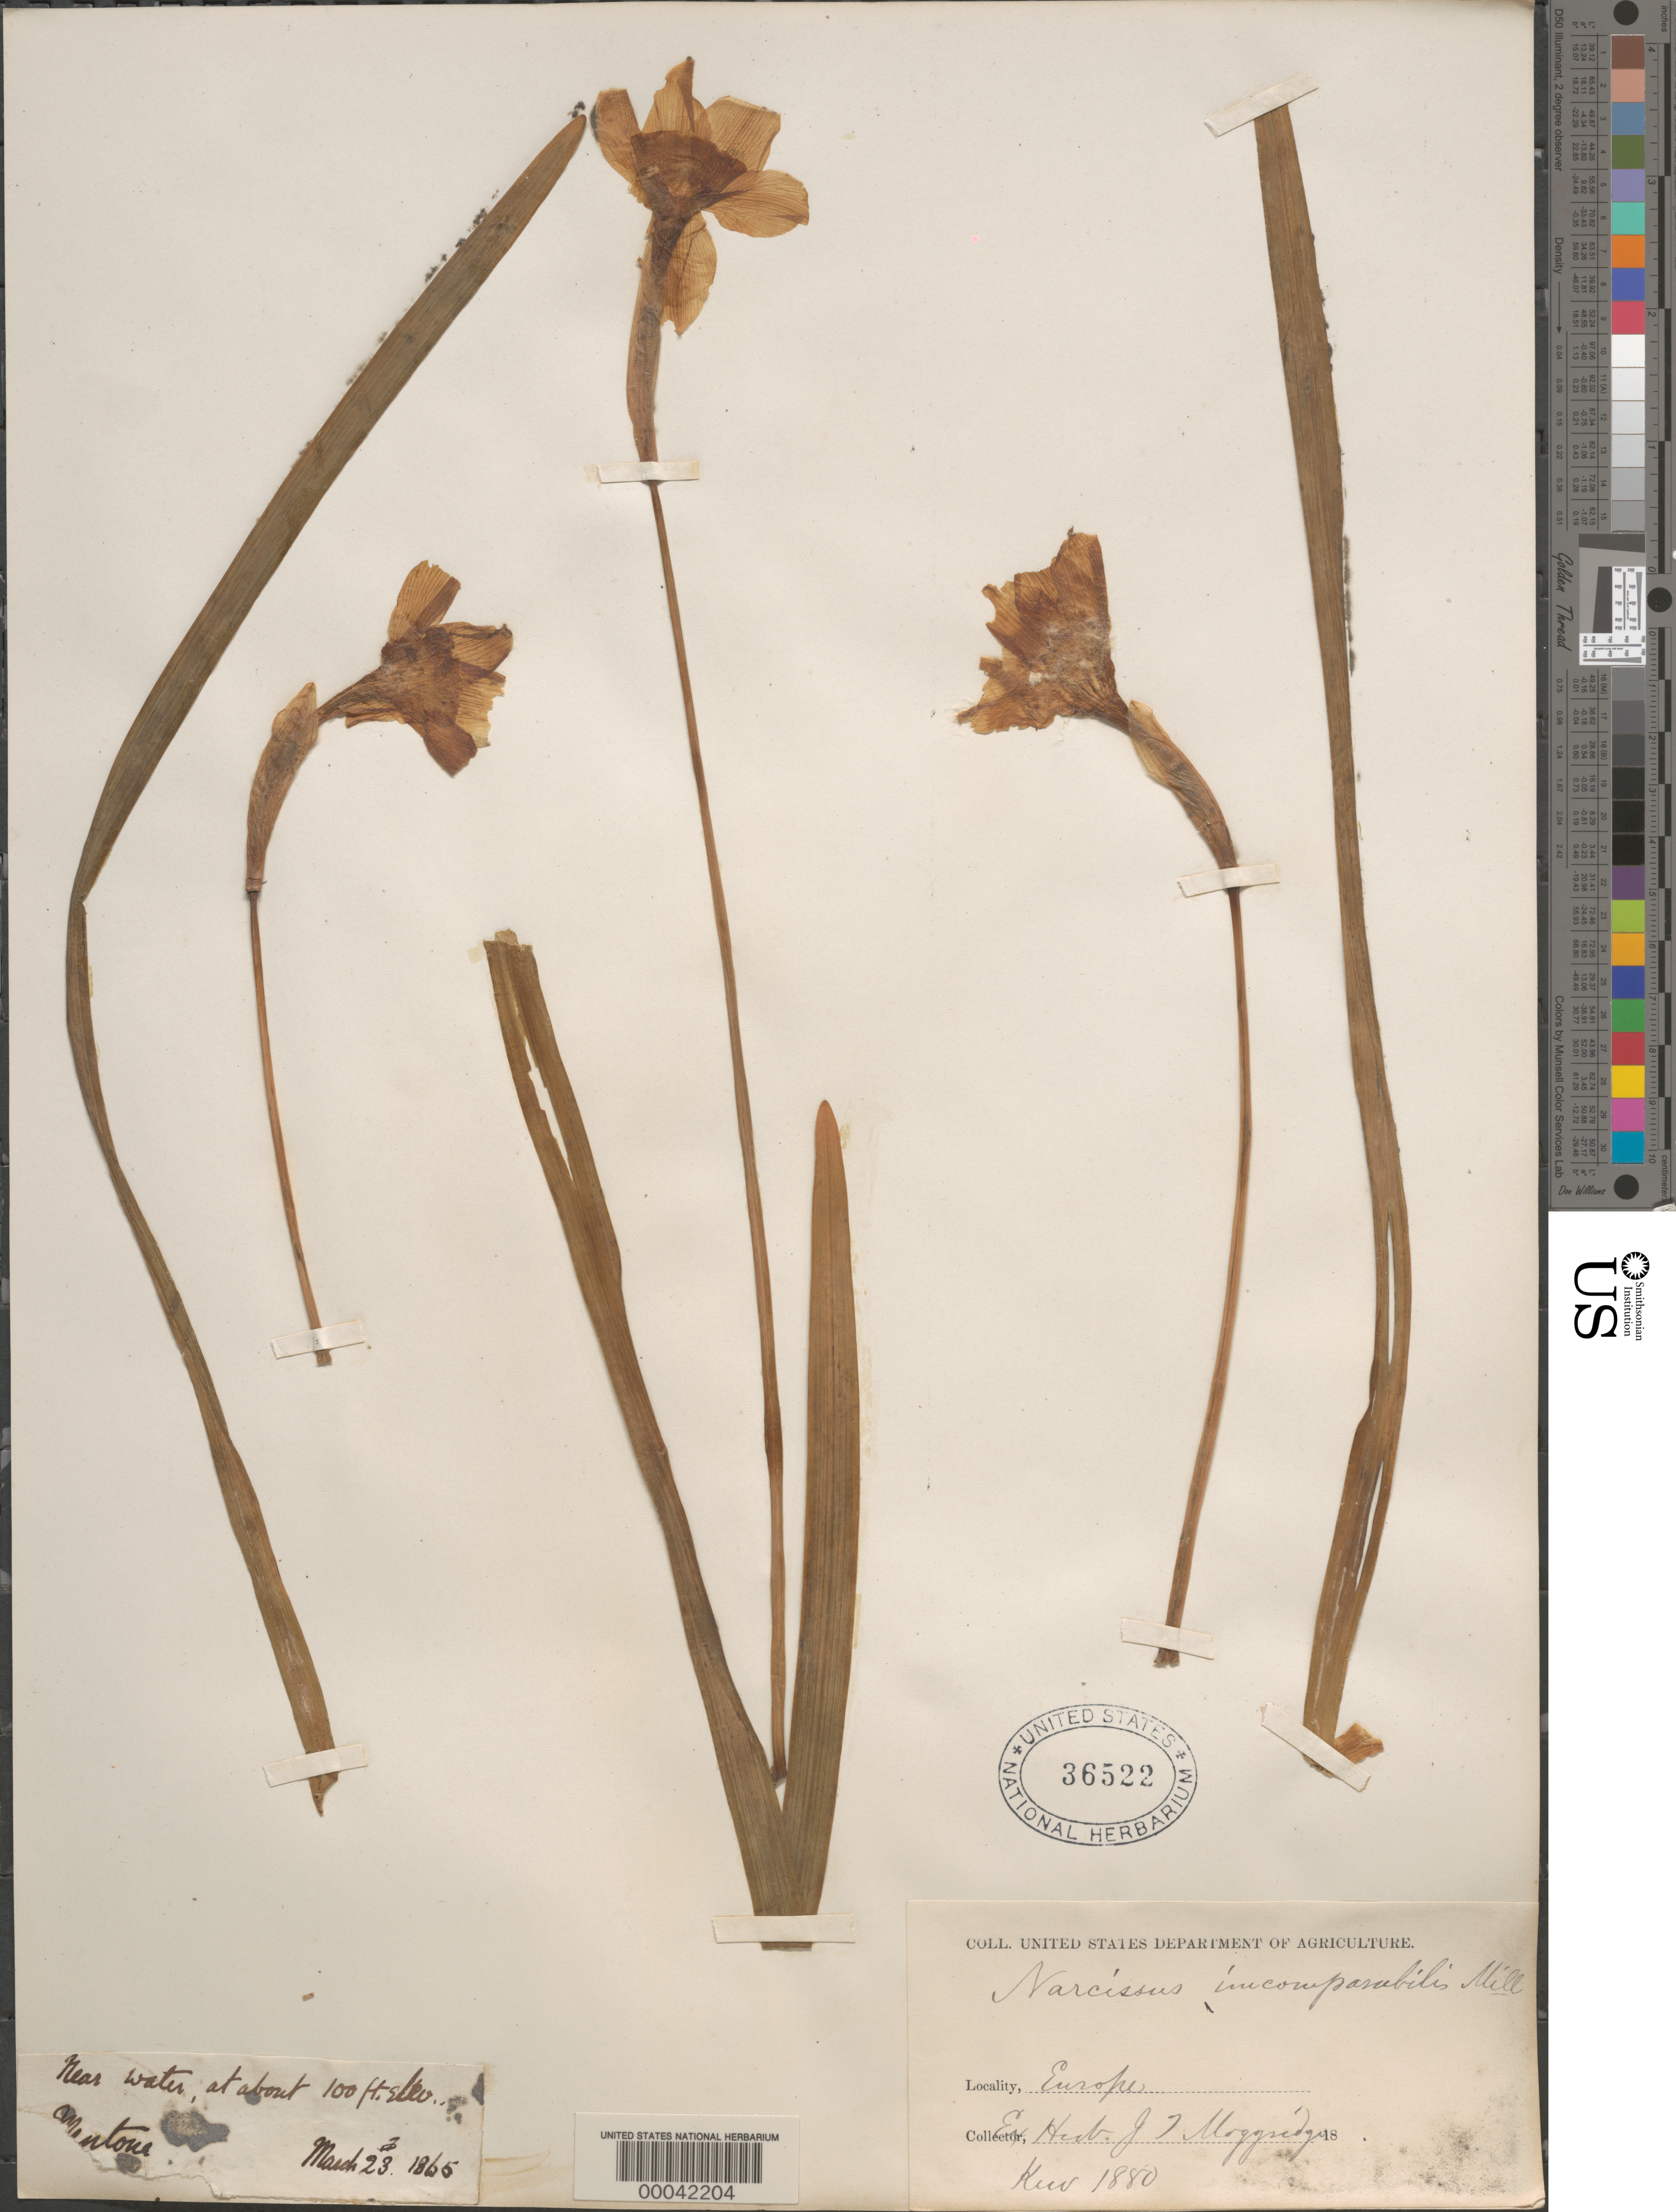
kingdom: Plantae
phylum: Tracheophyta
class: Liliopsida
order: Asparagales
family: Amaryllidaceae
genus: Narcissus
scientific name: Narcissus incomparabilis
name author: Mill.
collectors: J. T. Moggridge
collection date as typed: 23 Mar 1865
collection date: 1865-03-23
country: France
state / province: Provence-Alpes-Cote d'Azur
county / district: Alpes-Maritimes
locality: Menton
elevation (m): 30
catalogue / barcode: US 36522